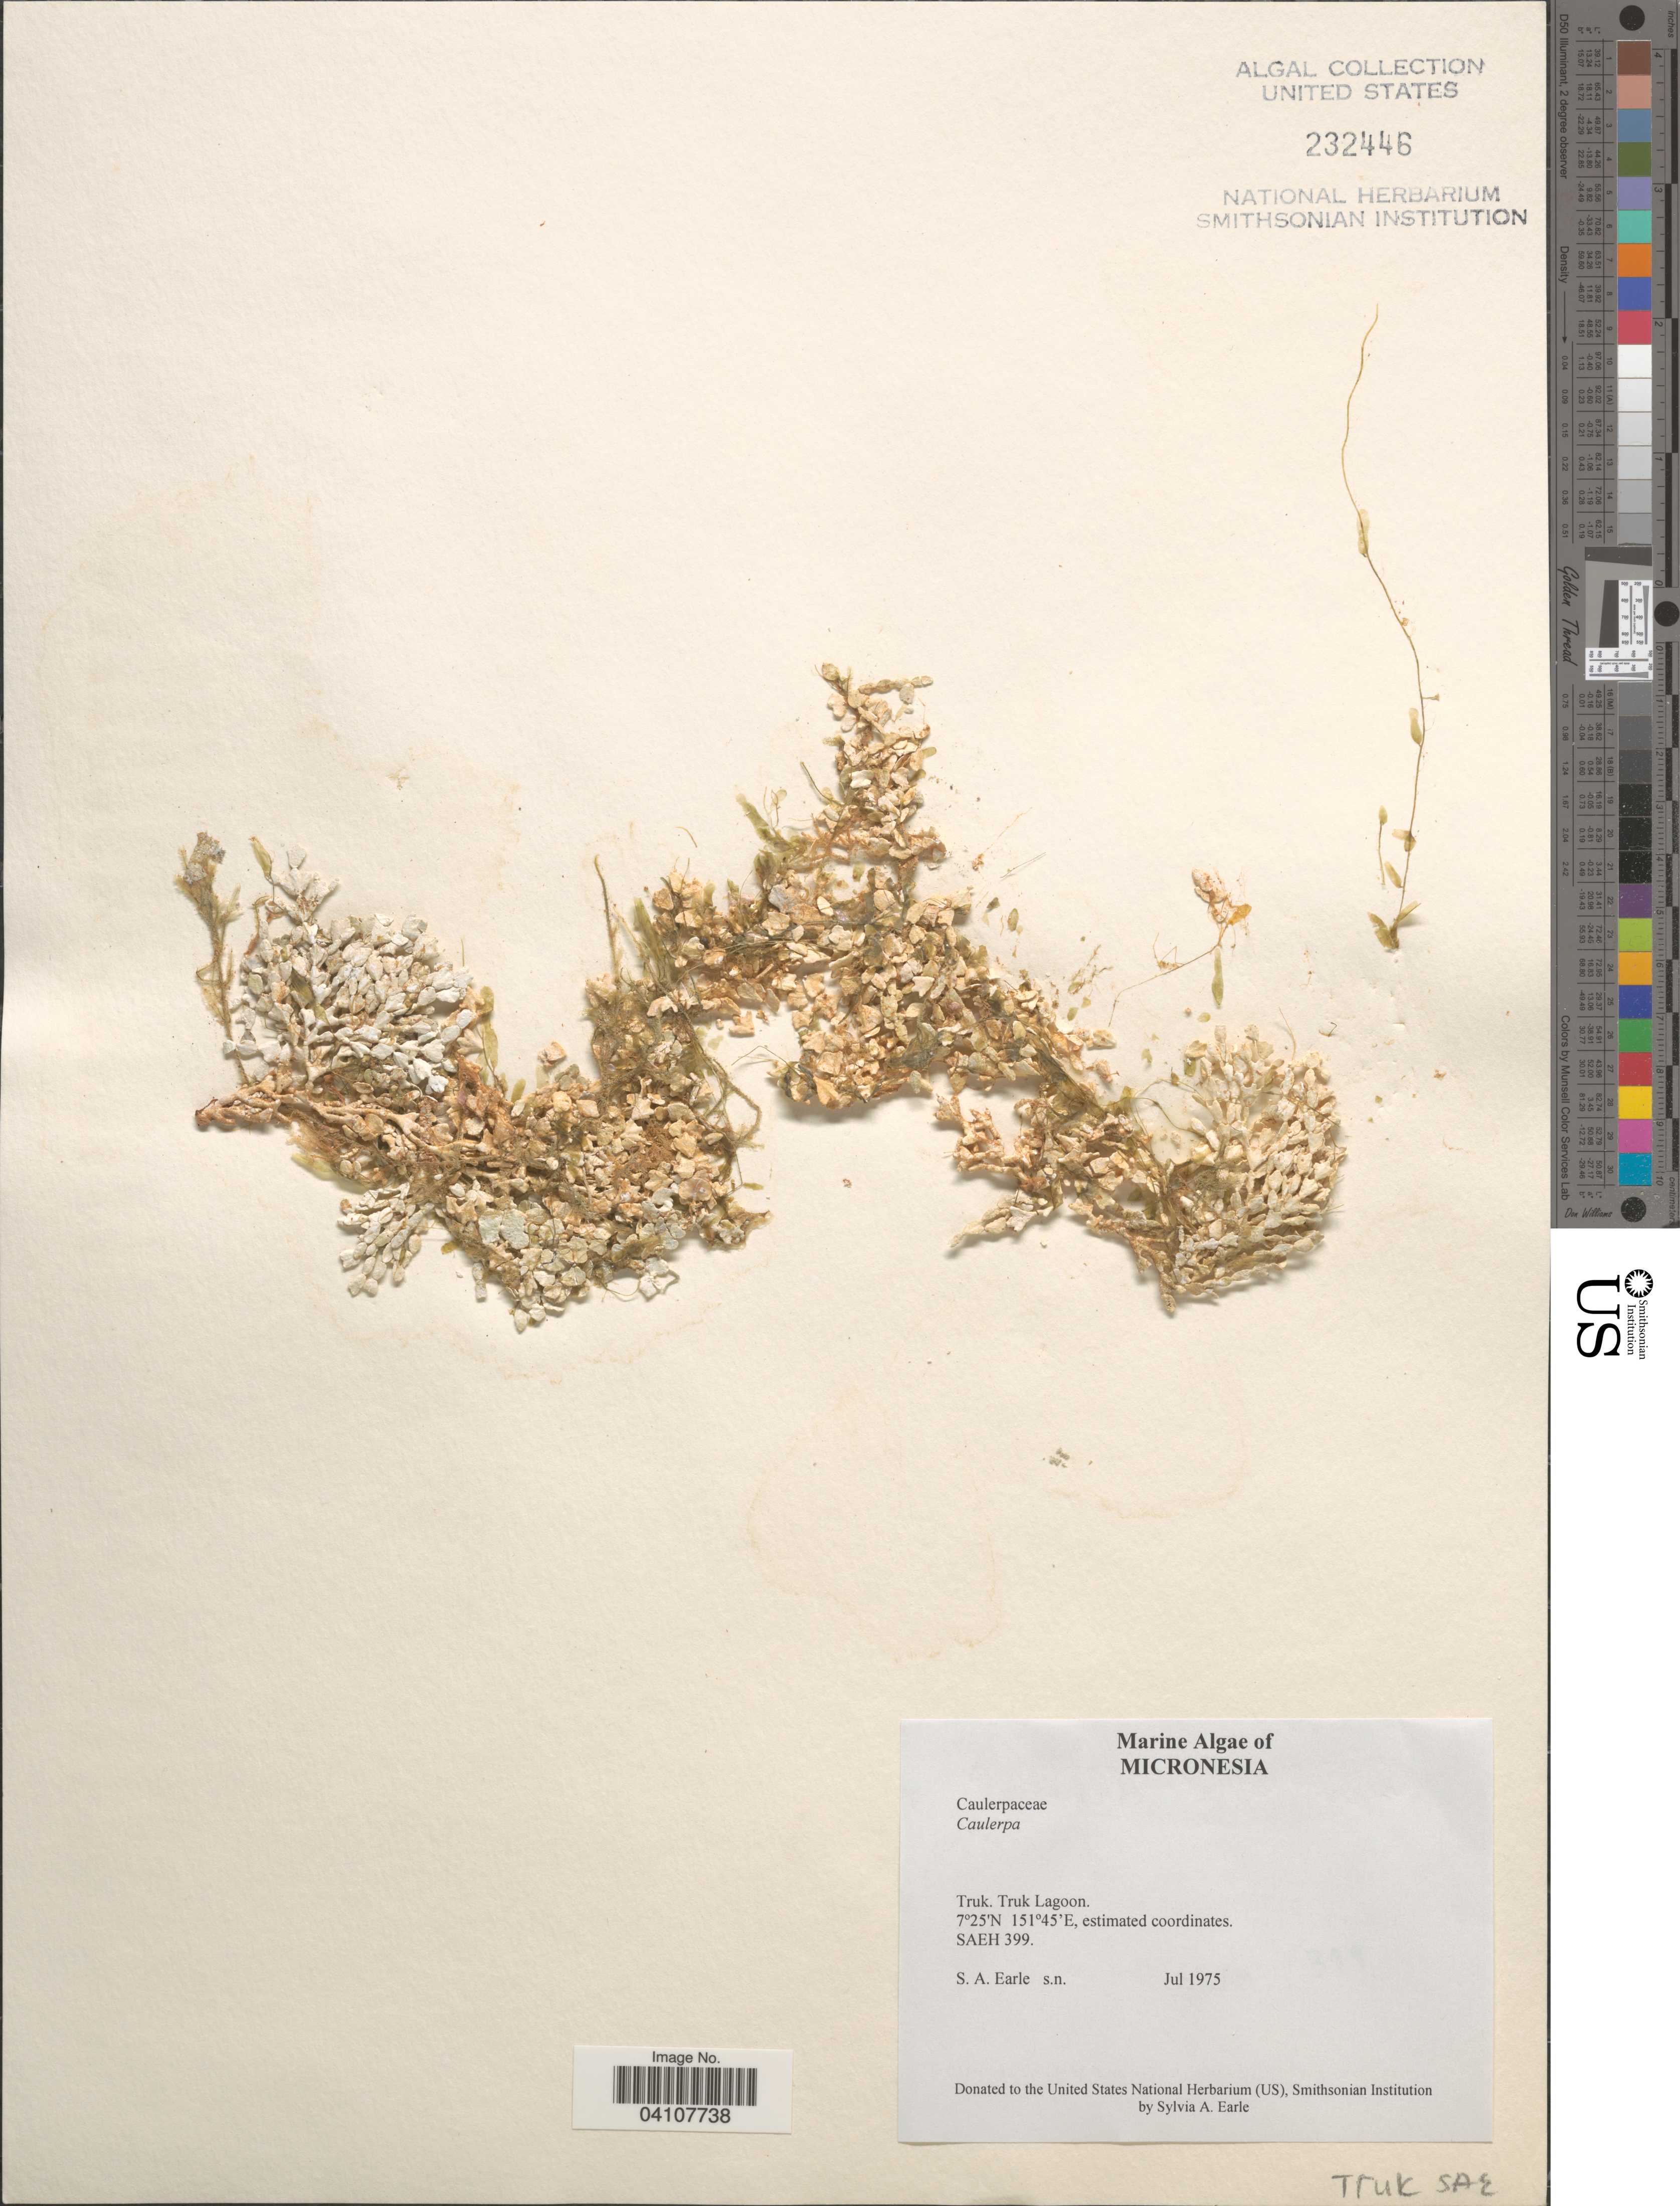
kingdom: Plantae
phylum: Chlorophyta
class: Ulvophyceae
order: Bryopsidales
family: Caulerpaceae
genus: Caulerpa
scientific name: Caulerpa sp.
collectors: S. A. Earle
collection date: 1975-07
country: Micronesia, Federated States of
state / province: Truk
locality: Truk Lagoon. SAEH 399.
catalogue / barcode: US 232446